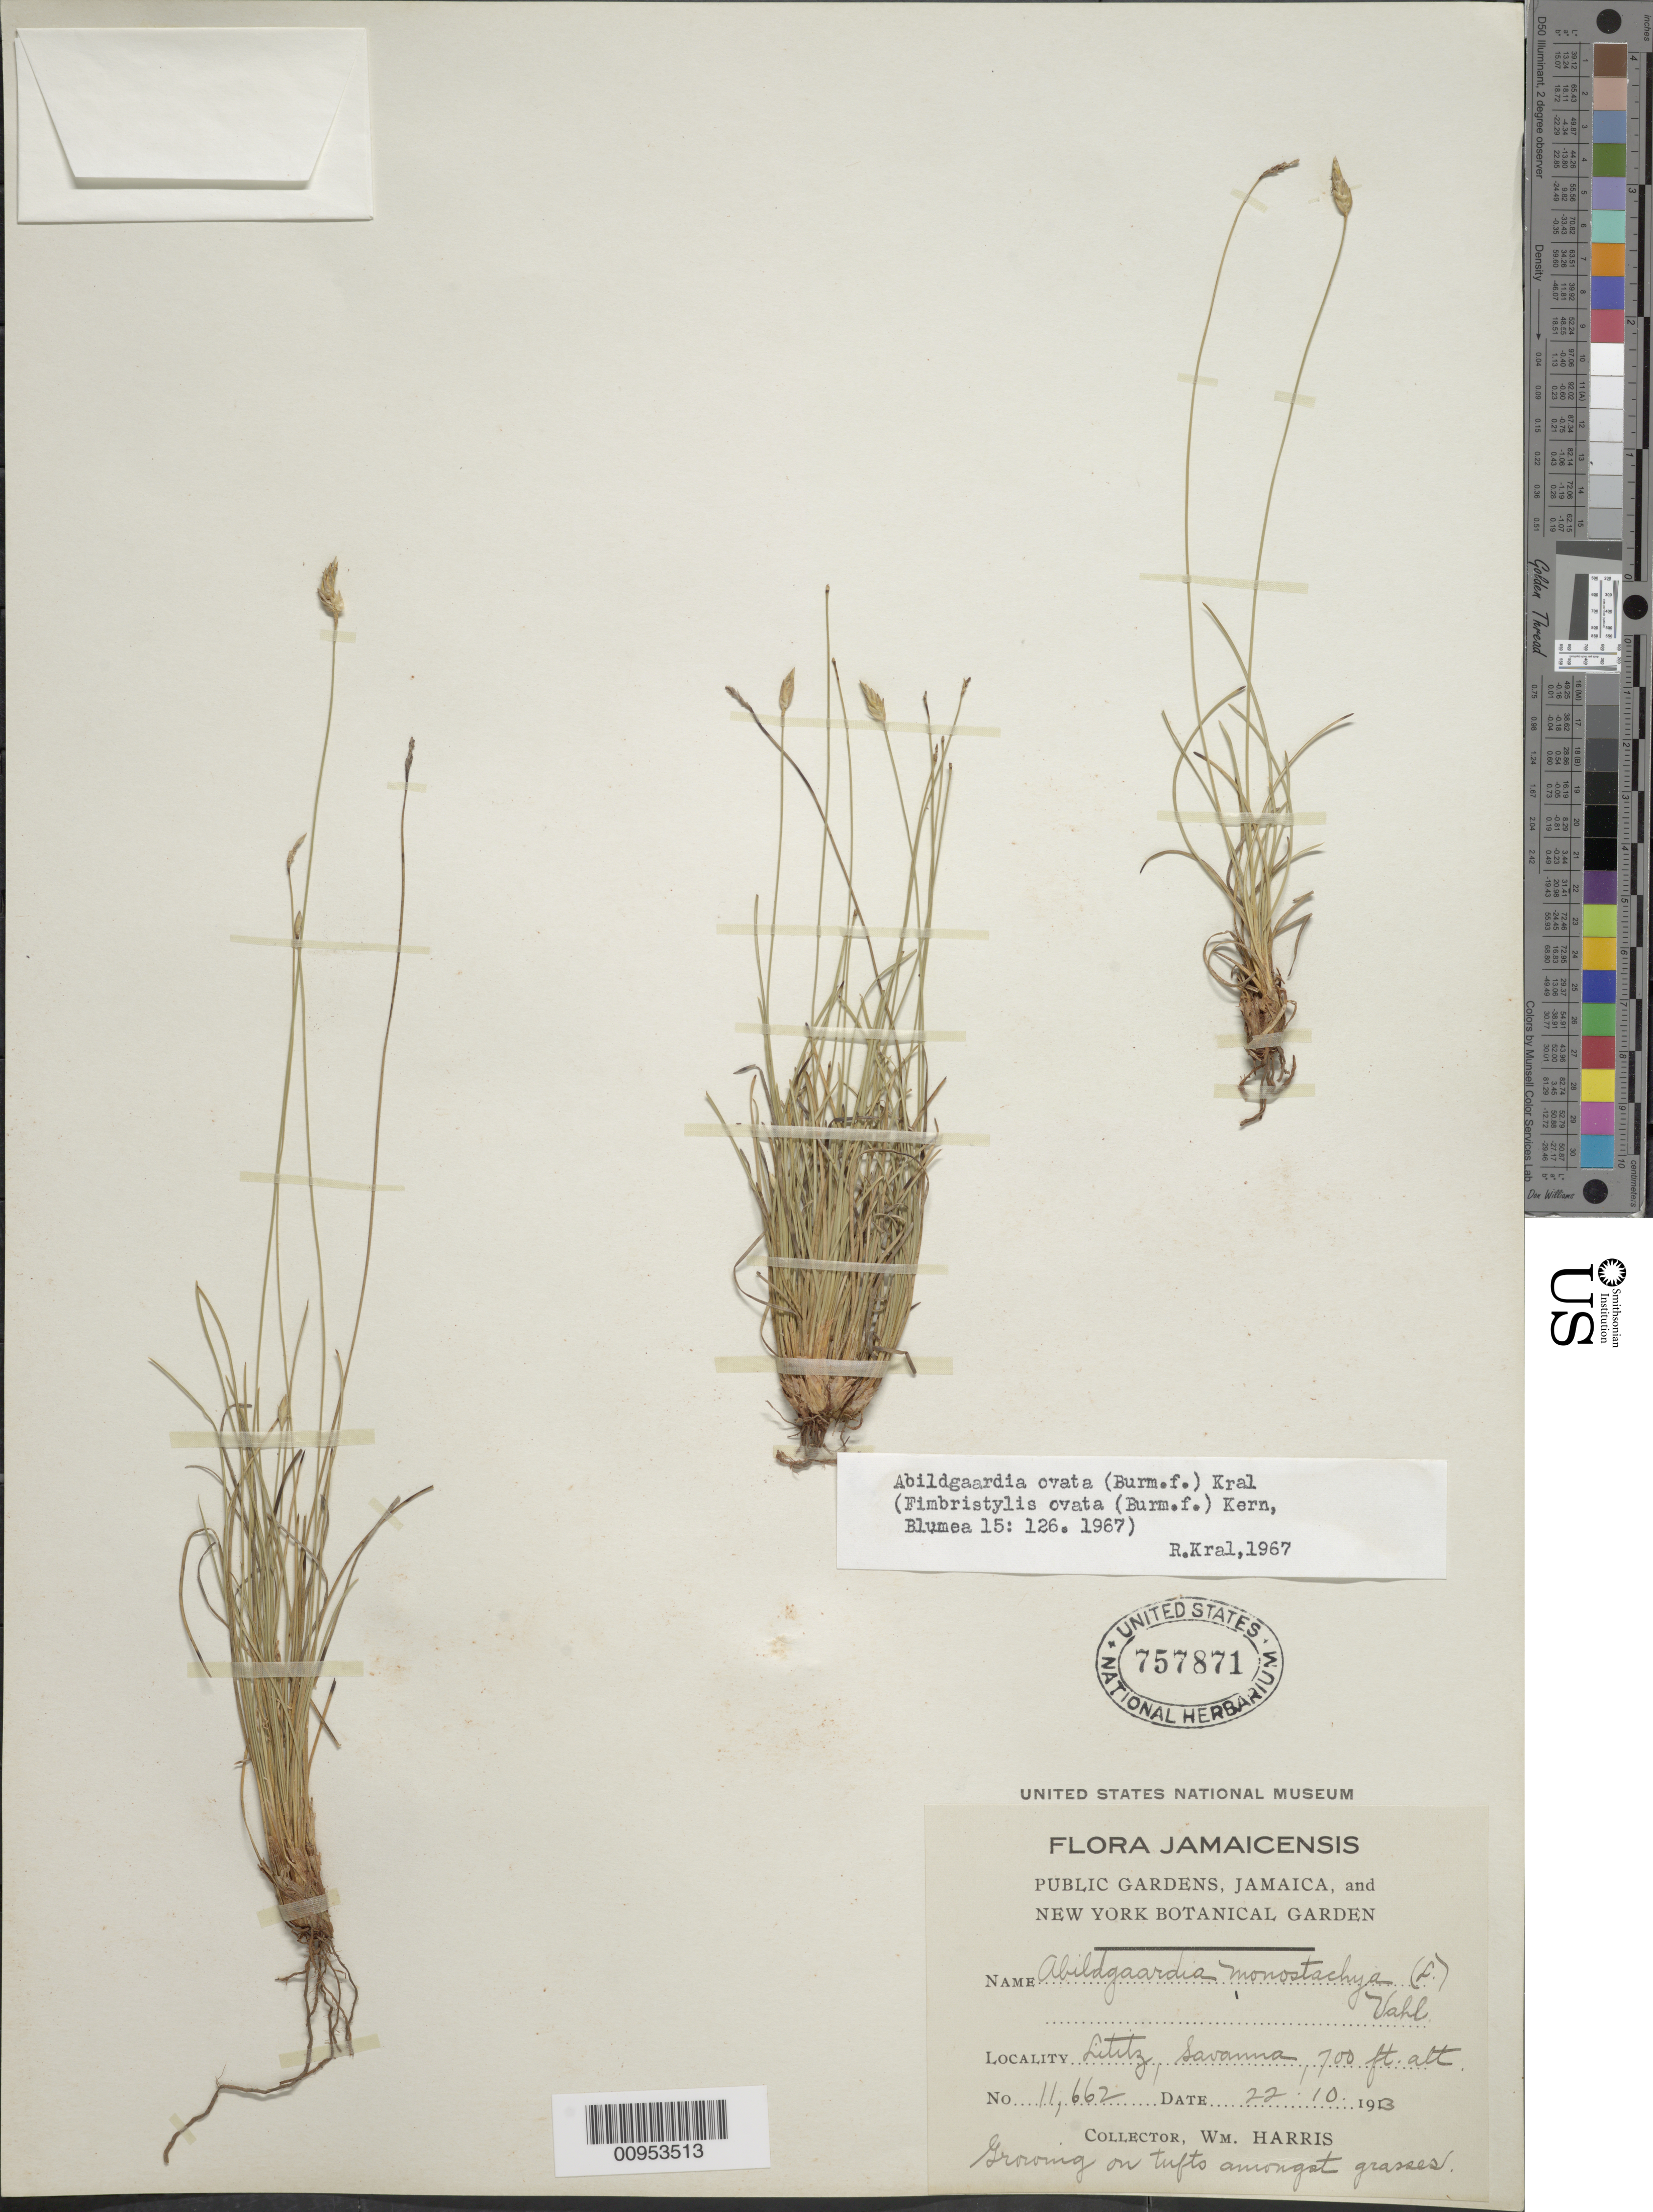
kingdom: Plantae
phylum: Tracheophyta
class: Liliopsida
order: Poales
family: Cyperaceae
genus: Abildgaardia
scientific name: Abildgaardia ovata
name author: (Burm. f.) Kral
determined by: Kral, Robert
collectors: W. H. Harris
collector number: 11662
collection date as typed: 22 Oct 1913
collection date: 1913-10-22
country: Jamaica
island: Jamaica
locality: Lititz Savanna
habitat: Amongst grasses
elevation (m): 213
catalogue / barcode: US 757871